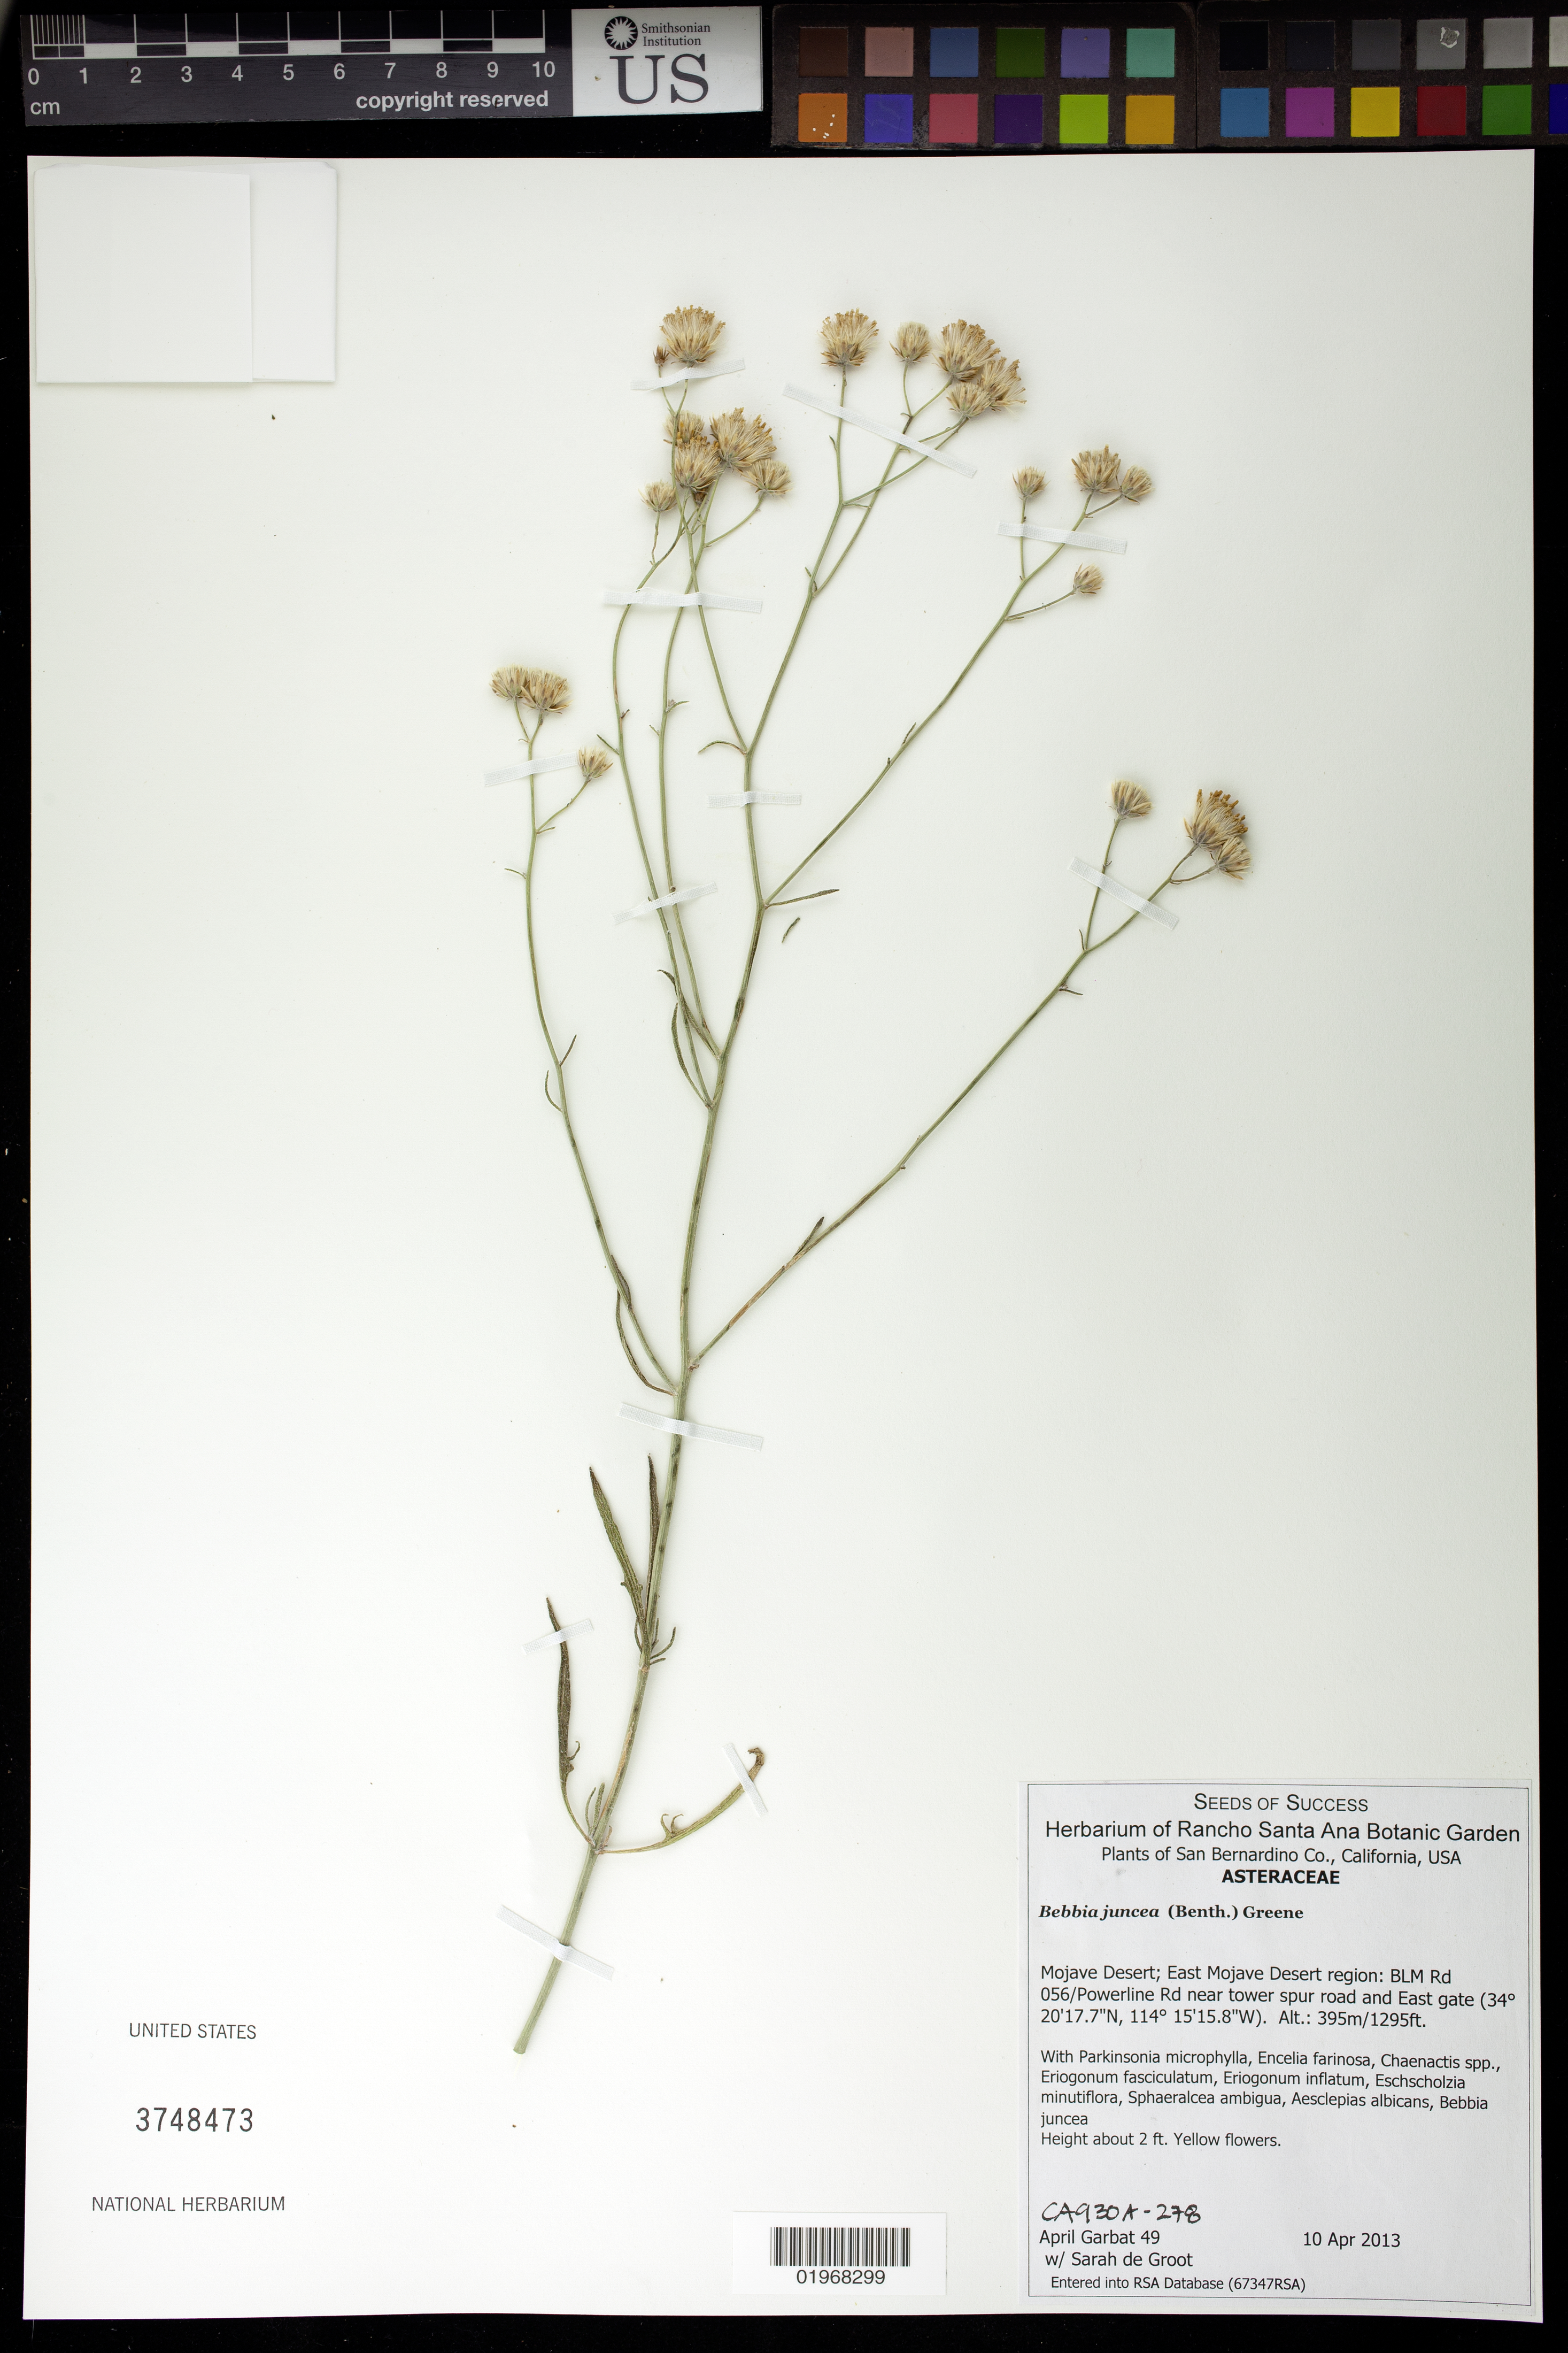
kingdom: Plantae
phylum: Tracheophyta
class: Magnoliopsida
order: Asterales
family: Asteraceae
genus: Bebbia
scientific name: Bebbia juncea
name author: (Benth.) Greene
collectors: A. Garbat & S. De Groot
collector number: CA930A-278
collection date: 2013-04-10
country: United States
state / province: California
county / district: San Bernardino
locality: Mojave Desert, East Mojave Desert region: BLM Rd 056/Powerline Rd near tower spur road and East gate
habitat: With Parkinsonia microphylla, Encelia farinosa, Chaenactis sp., ect.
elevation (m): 395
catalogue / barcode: US 3748473